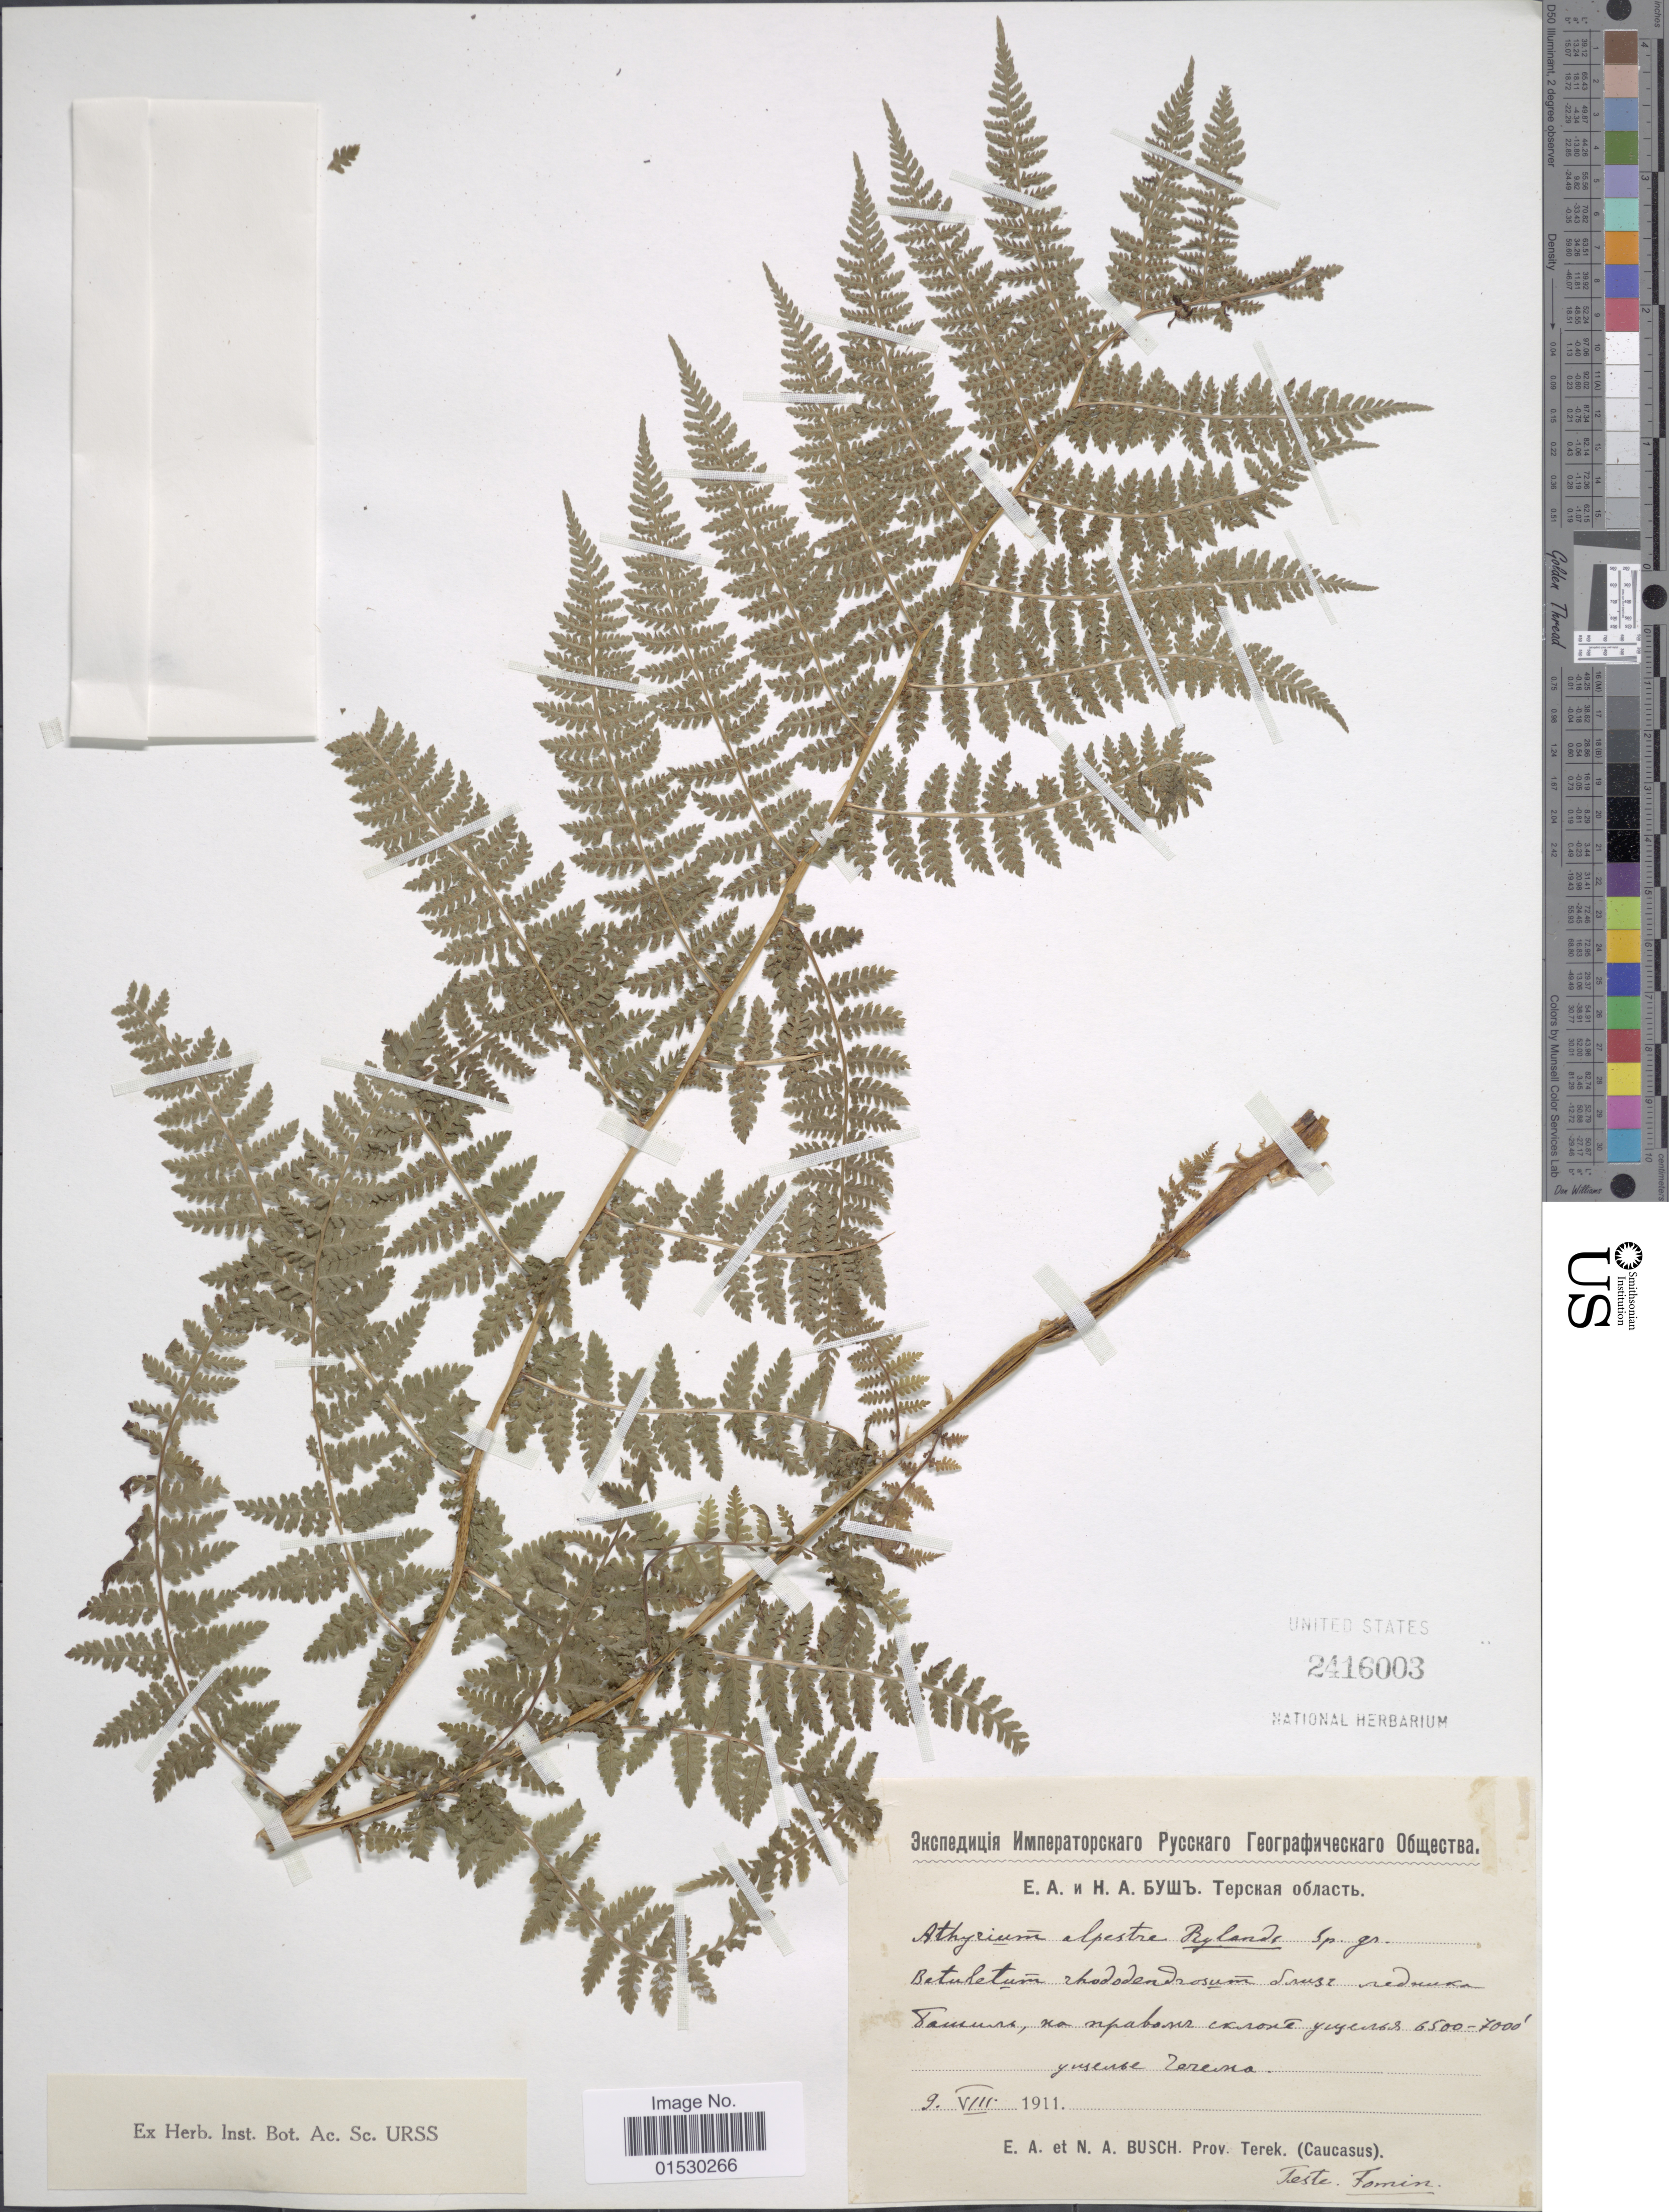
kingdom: Plantae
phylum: Tracheophyta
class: Polypodiopsida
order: Polypodiales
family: Athyriaceae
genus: Athyrium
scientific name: Athyrium alpestre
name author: (Hoppe) Rylands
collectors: E. A. Busch & N. A. Busch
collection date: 1911-08-09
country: Russian Federation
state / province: Kabardino-Balkar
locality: Prov. Terek. (Caucasus). Lednik Bashil, Gorge Chegem.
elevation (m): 1981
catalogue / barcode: US 2416003